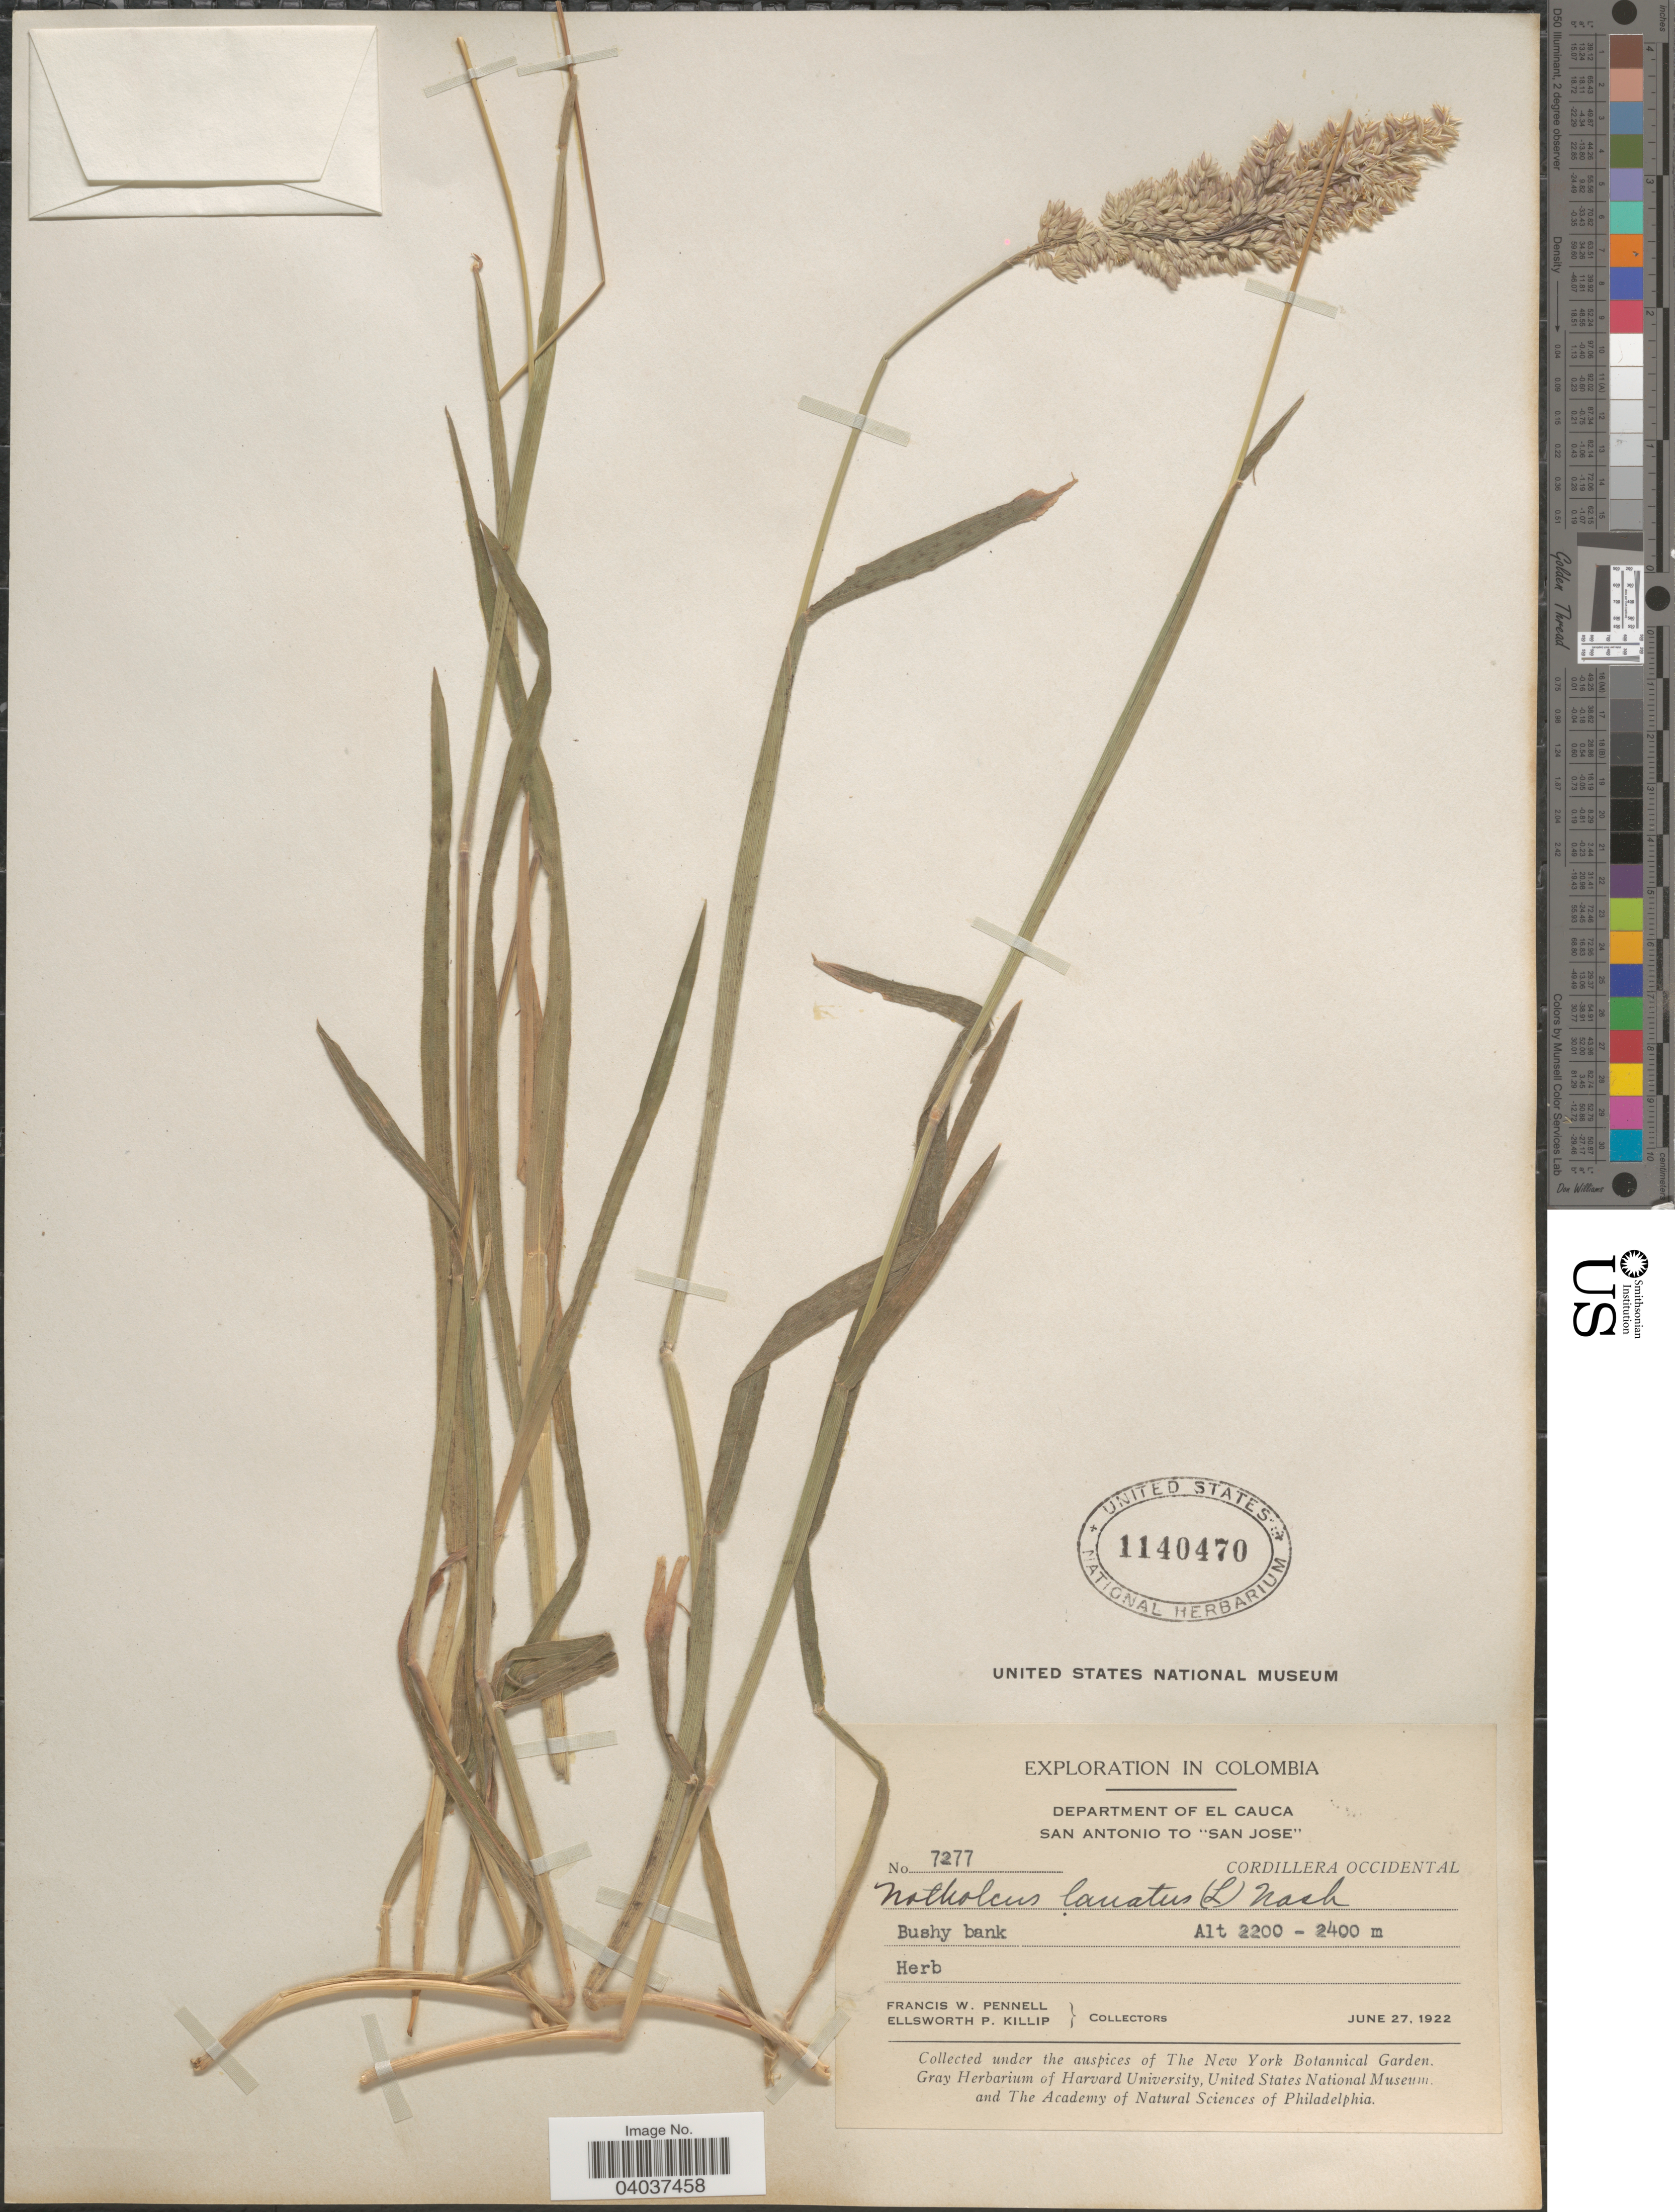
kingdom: Plantae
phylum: Tracheophyta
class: Liliopsida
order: Poales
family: Poaceae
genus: Holcus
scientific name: Holcus lanatus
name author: L.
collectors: F. W. Pennell & E. P. Killip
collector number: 7277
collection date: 1922-06-27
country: Colombia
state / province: Cauca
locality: Department of El Cauca. San Antonio to "San Jose". Cordillera Occidental.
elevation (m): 2200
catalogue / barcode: US 1140470